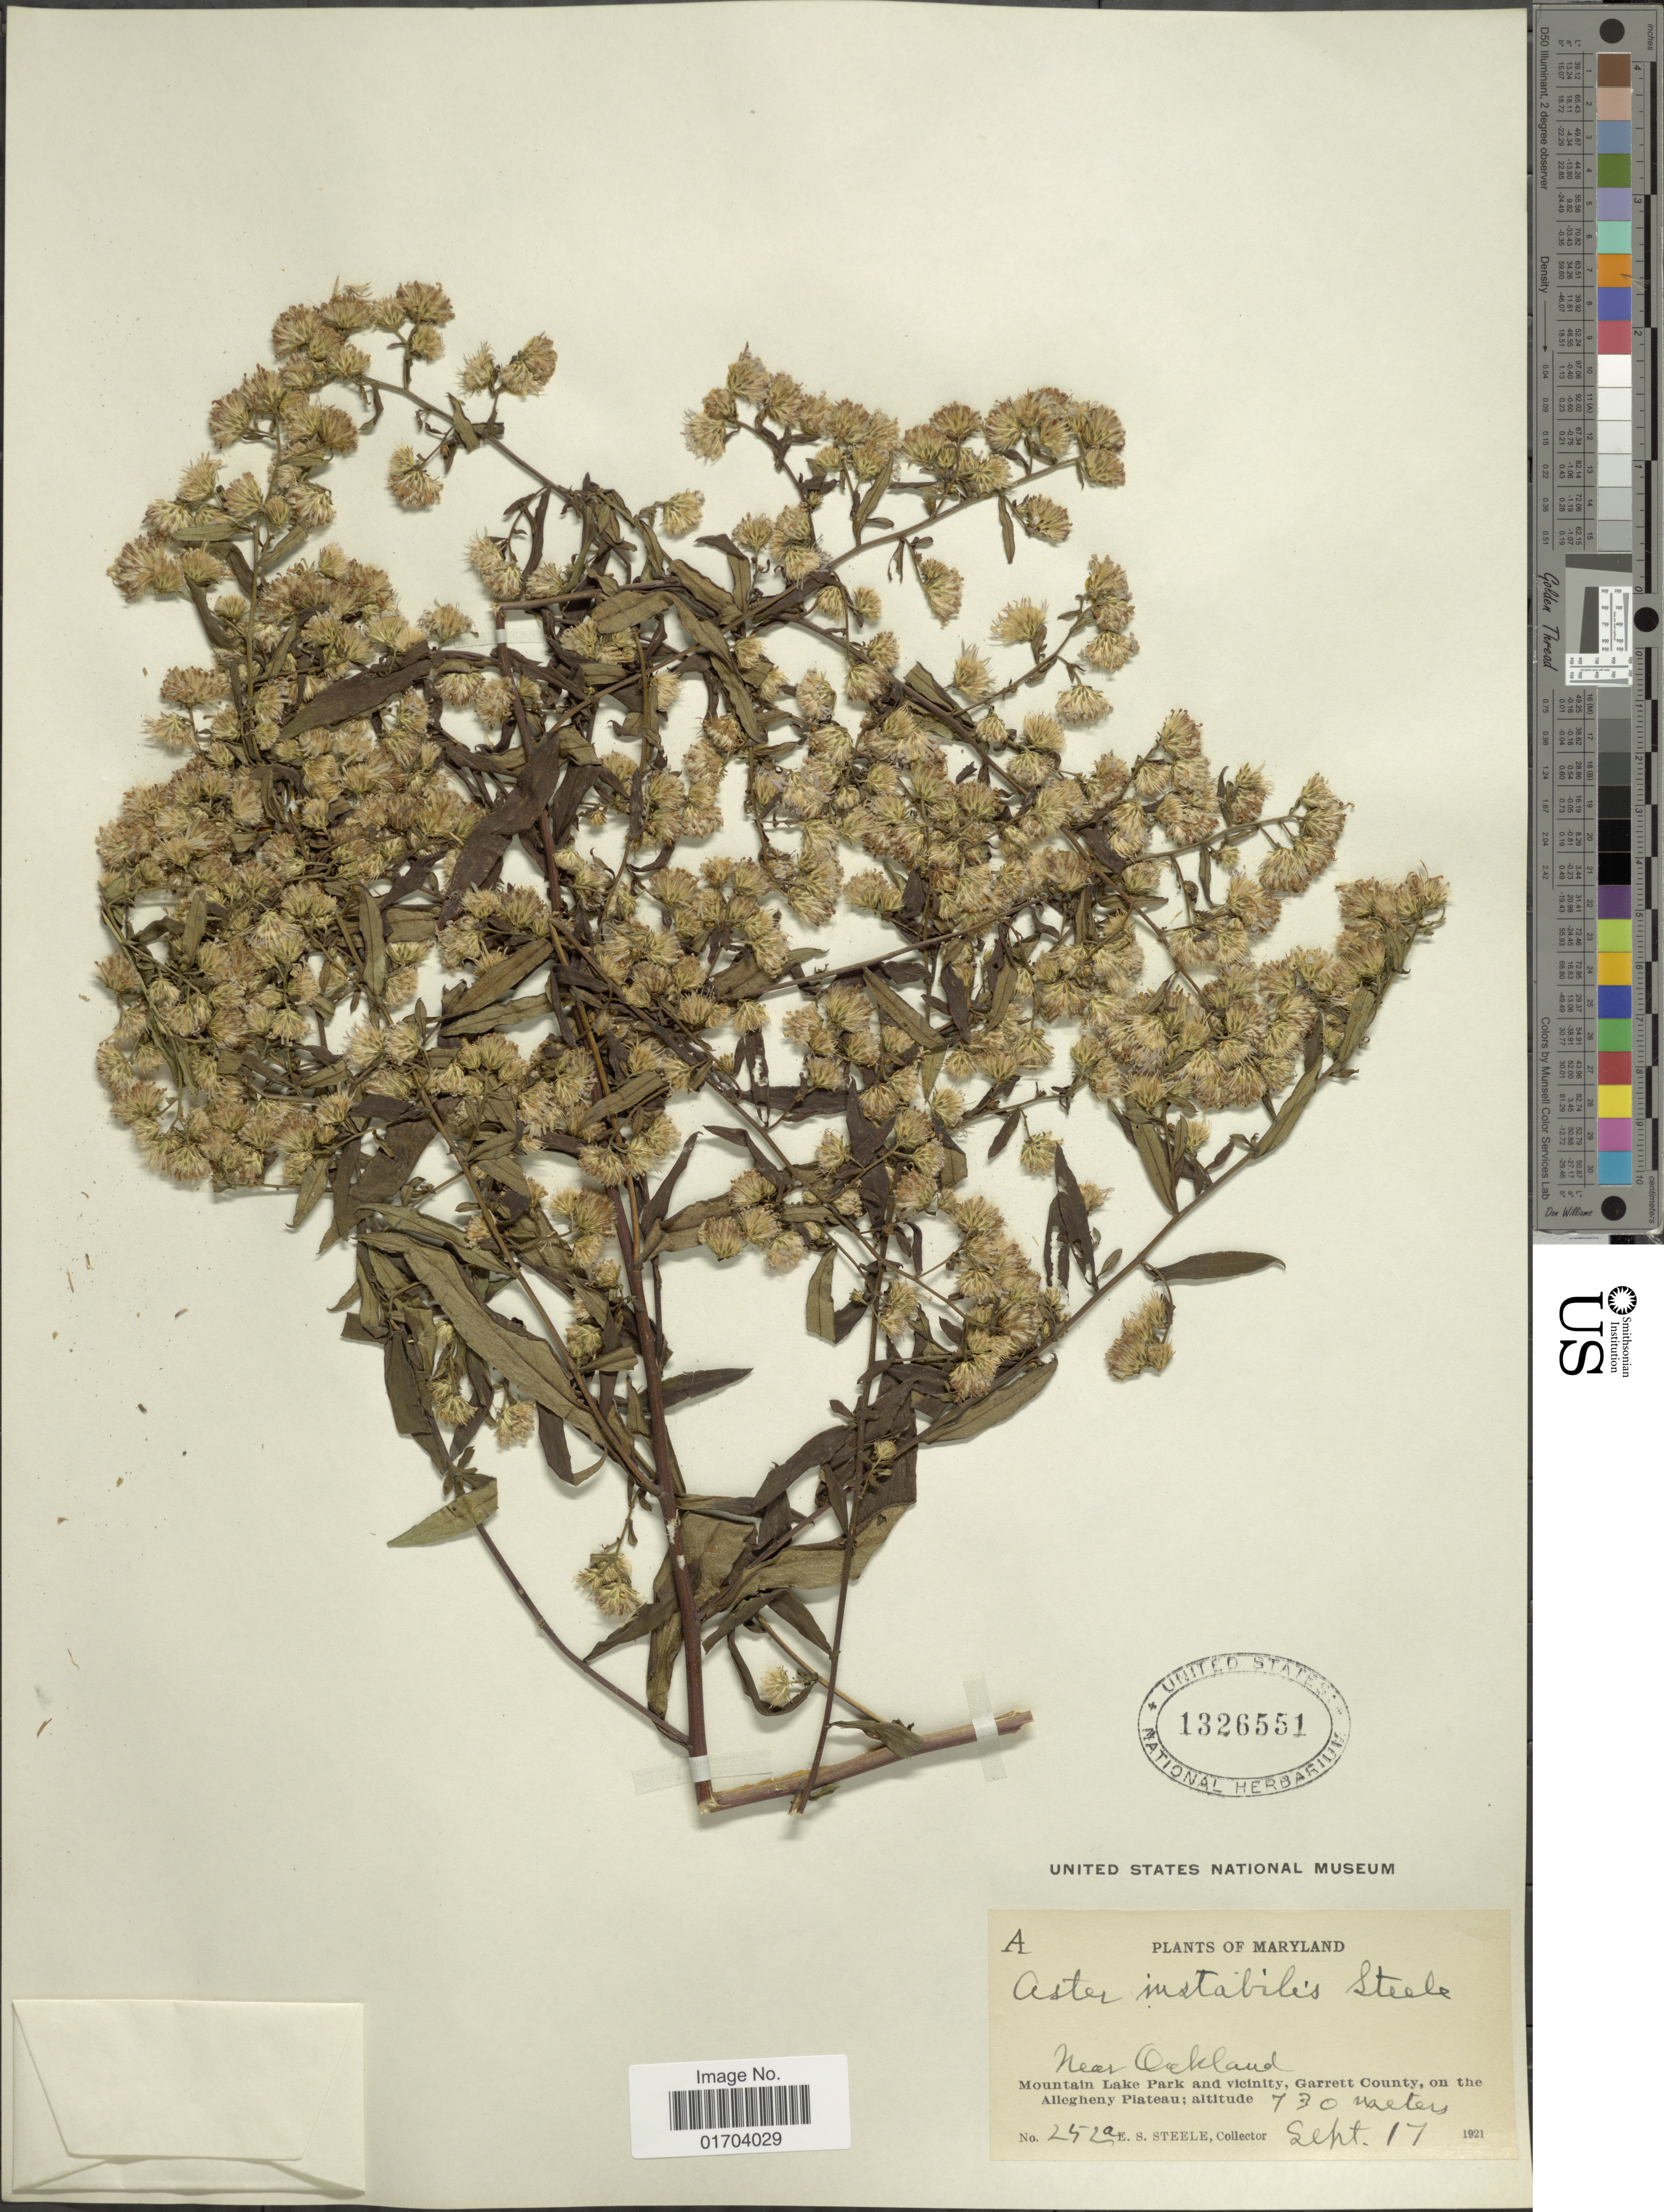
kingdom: Plantae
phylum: Tracheophyta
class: Magnoliopsida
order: Asterales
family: Asteraceae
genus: Aster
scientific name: Aster instabilis E.S. Steele sp. nov. ined.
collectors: E. Steele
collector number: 252a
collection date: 1910-09-17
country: United States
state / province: Maryland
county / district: Garrett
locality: Near Oakland, Mountain Lake Park and Vicinity, Garrett County, on the Allegheny Plateau.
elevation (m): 730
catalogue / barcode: US 1326551